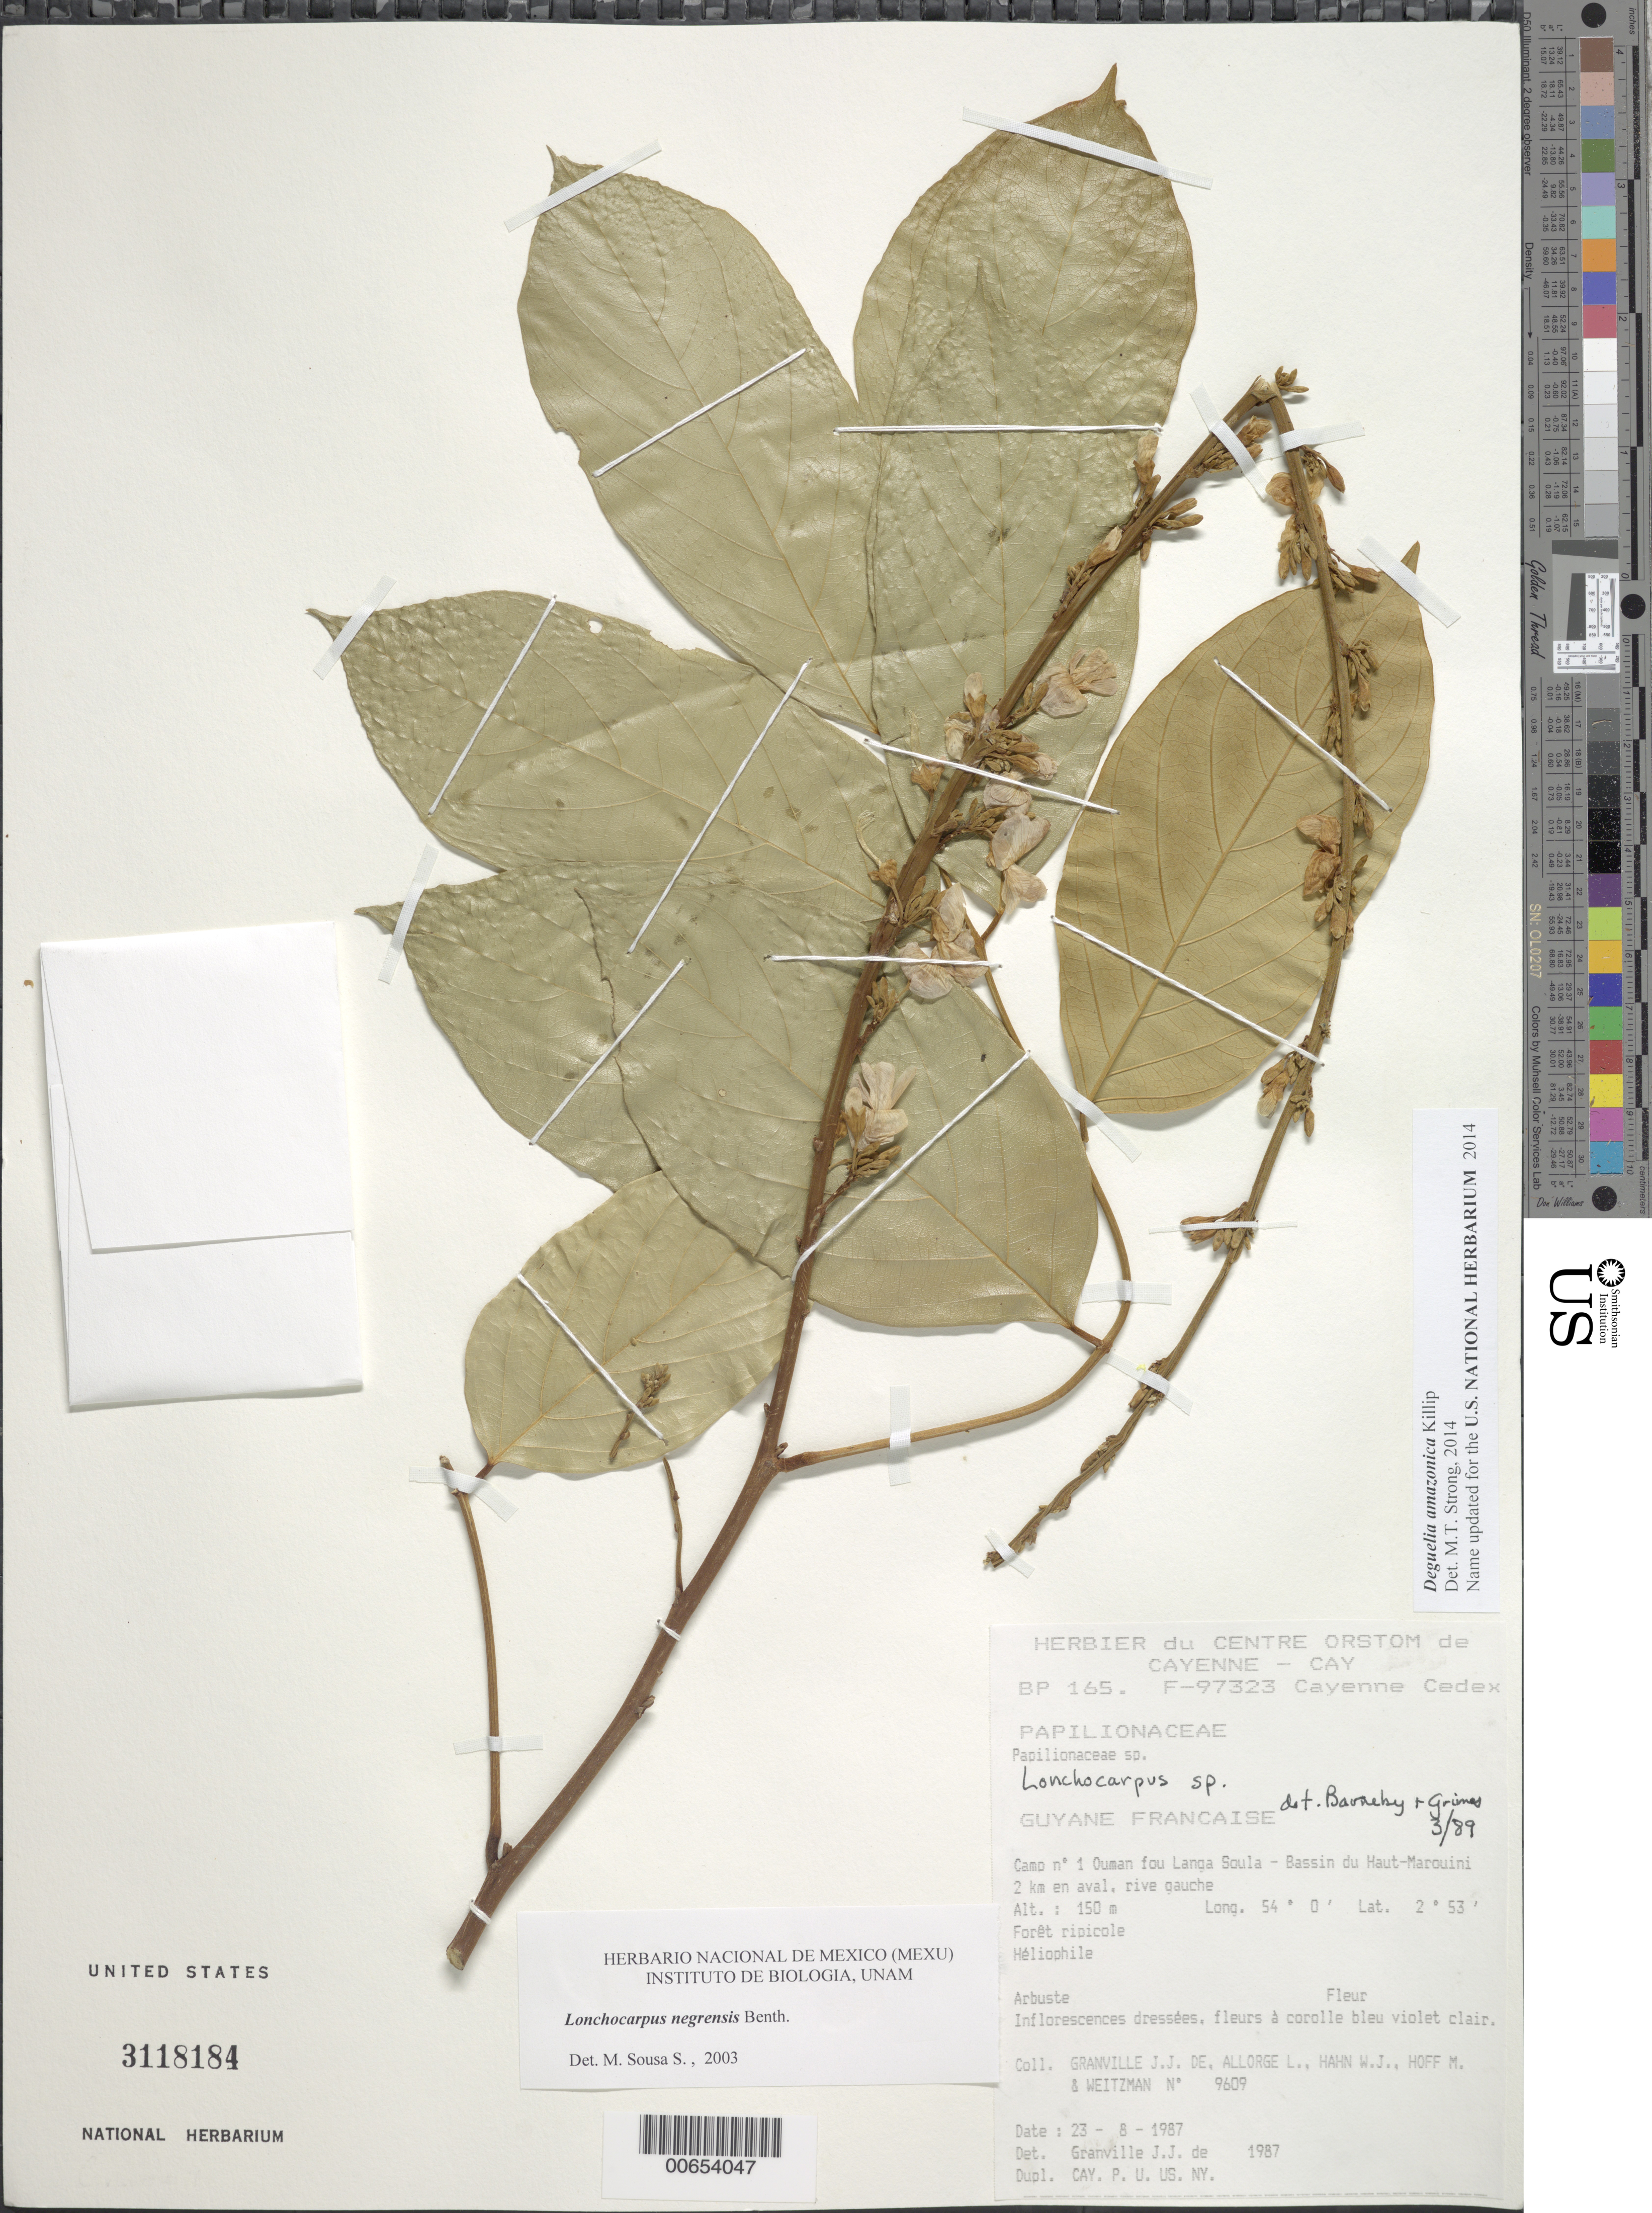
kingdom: Plantae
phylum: Tracheophyta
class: Magnoliopsida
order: Fabales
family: Fabaceae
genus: Deguelia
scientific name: Deguelia amazonica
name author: Killip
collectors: J.-J. de Granville, L. Allorge, W. J. Hahn, M. Hoff & A. L. Weitzman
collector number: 9609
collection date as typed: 23-Aug-87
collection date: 1987-08-23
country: French Guiana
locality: Ouman fou Langa Soula, Camp #1, Bassin du Haut-Marouini, 2 km en aval, rive gauche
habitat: Forêt ripicole, héliophile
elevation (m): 150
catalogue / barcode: US 3118184